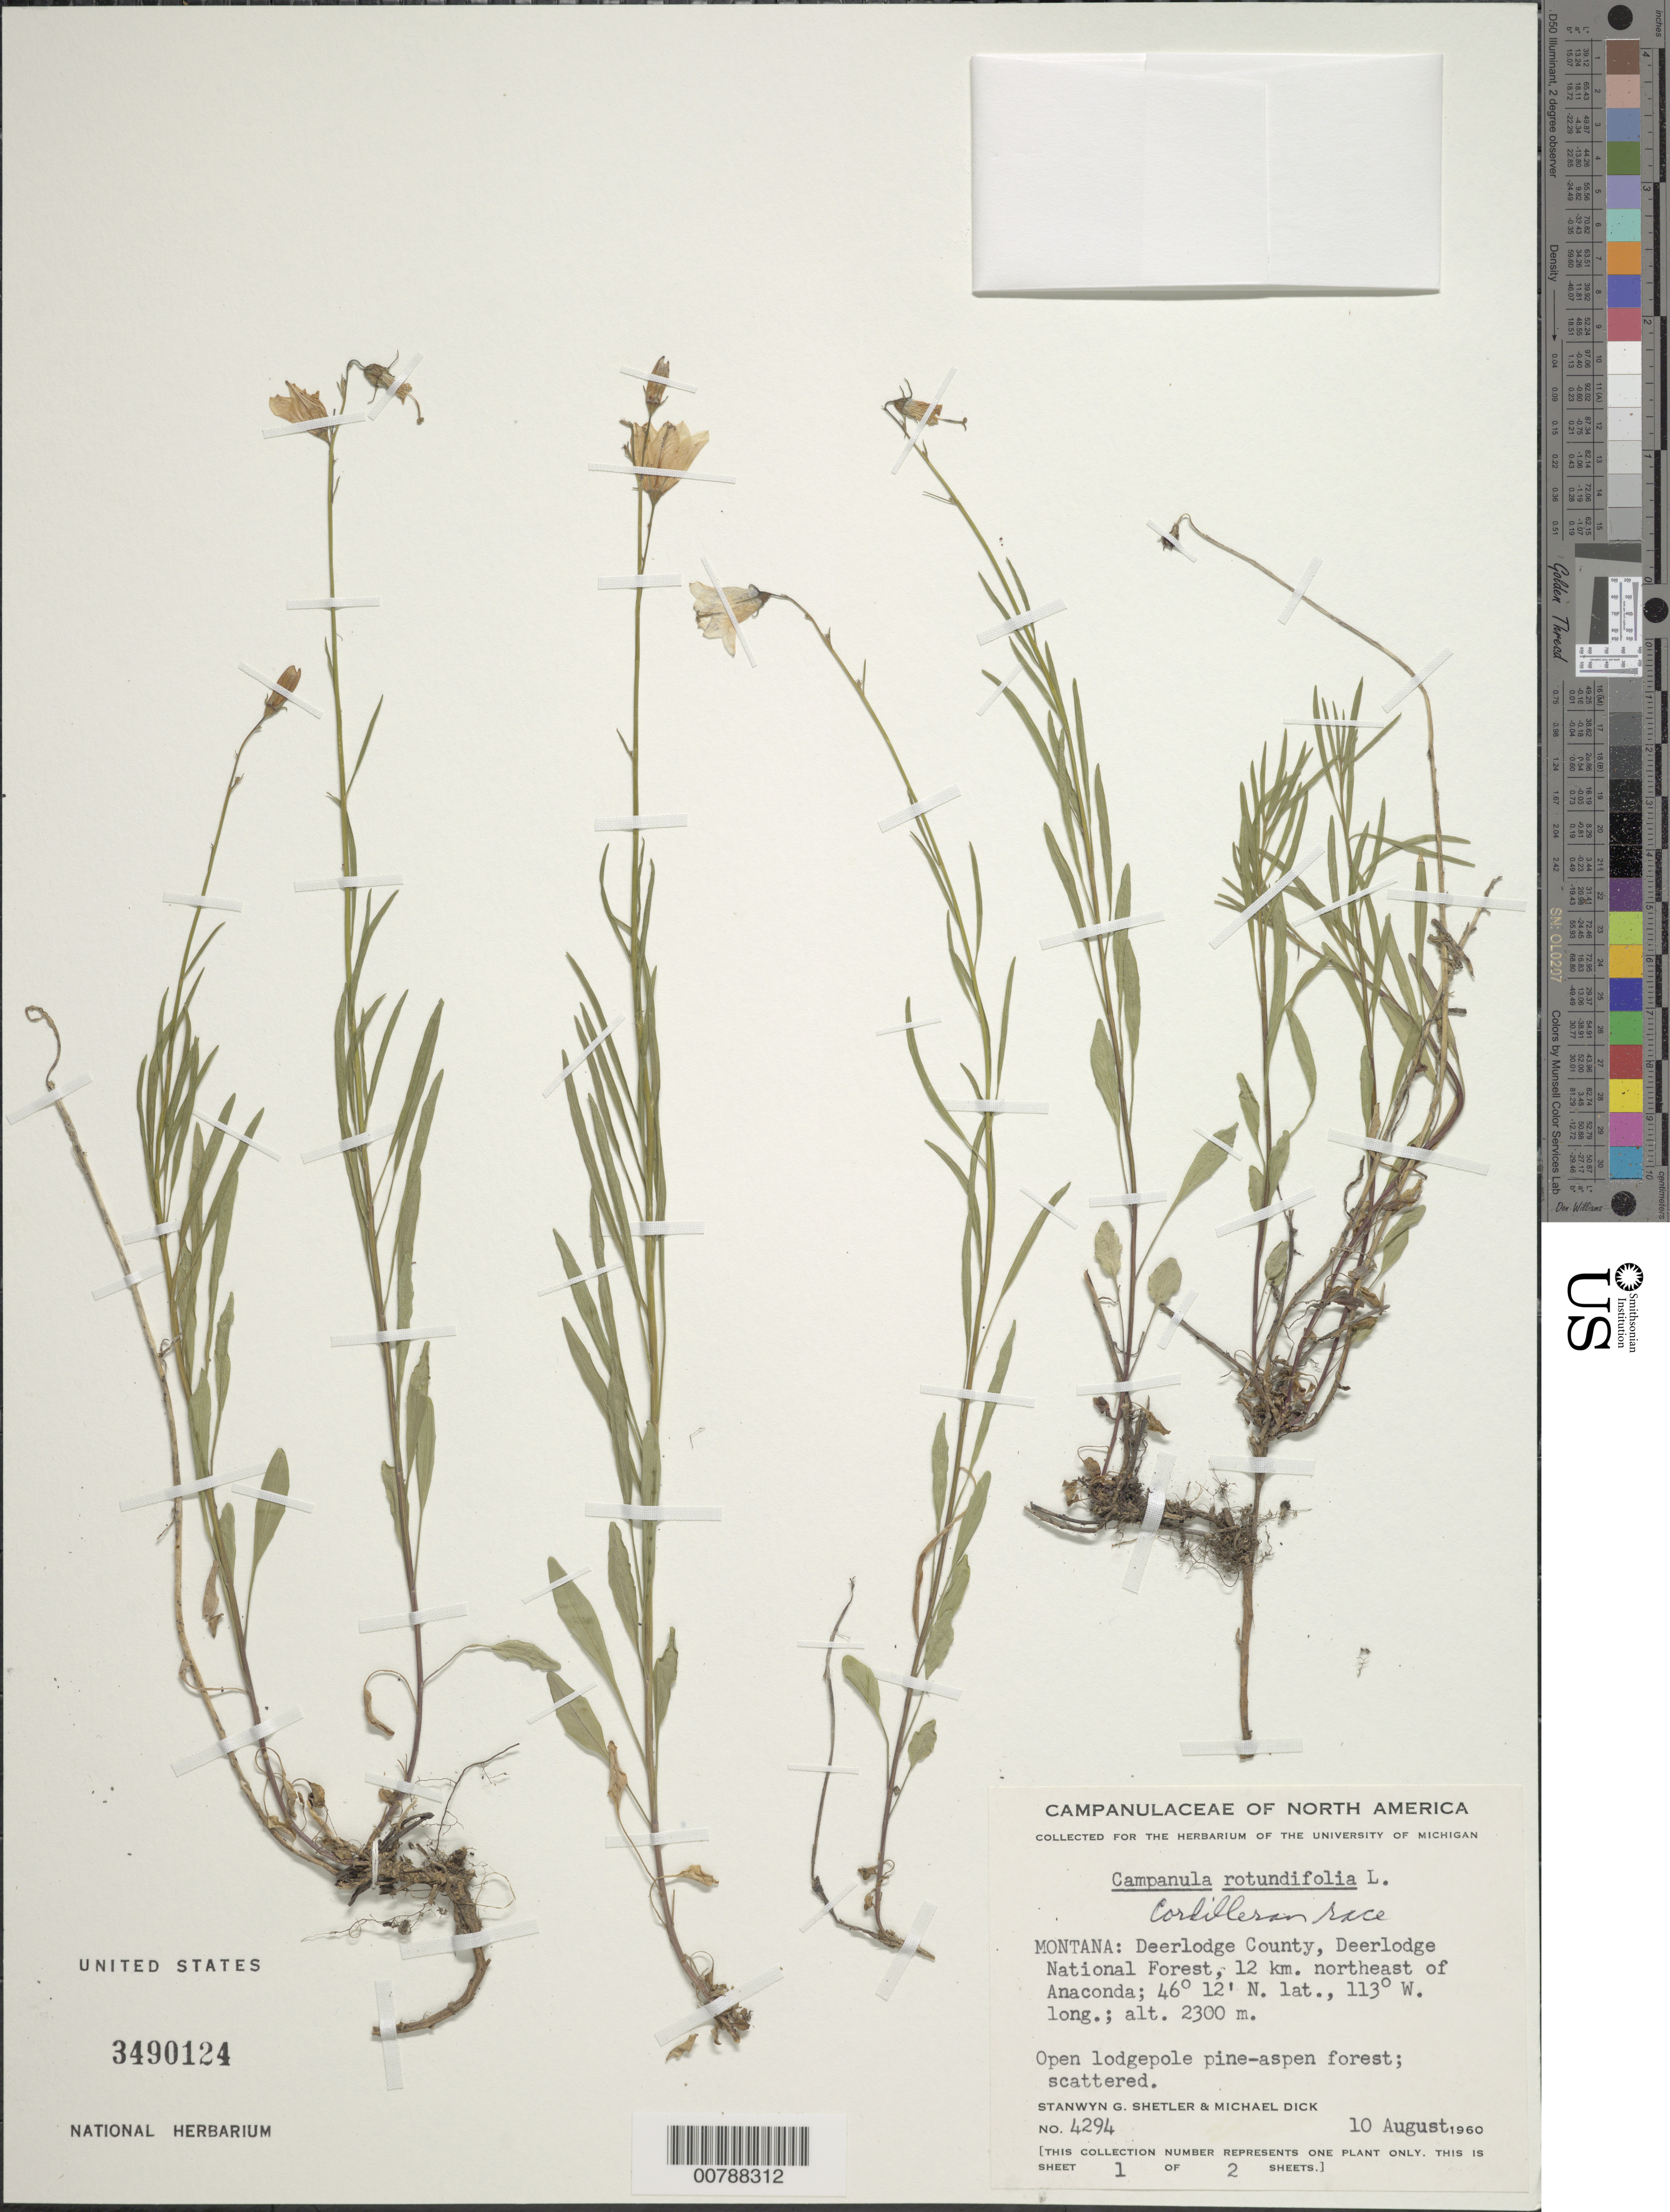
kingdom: Plantae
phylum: Tracheophyta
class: Magnoliopsida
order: Asterales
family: Campanulaceae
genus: Campanula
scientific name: Campanula rotundifolia L. Cordilleran race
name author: L.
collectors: S. Shetler & M. Dick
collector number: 4294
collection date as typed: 10 August 1960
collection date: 1960-08-10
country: United States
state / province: Montana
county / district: Deer Lodge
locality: Deerlodge National Forest, 12 km. northeast of Anaconda.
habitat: Lodgepole pine-aspen forest.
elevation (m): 2300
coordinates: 46 12' N, 113 W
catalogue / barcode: US 3490124